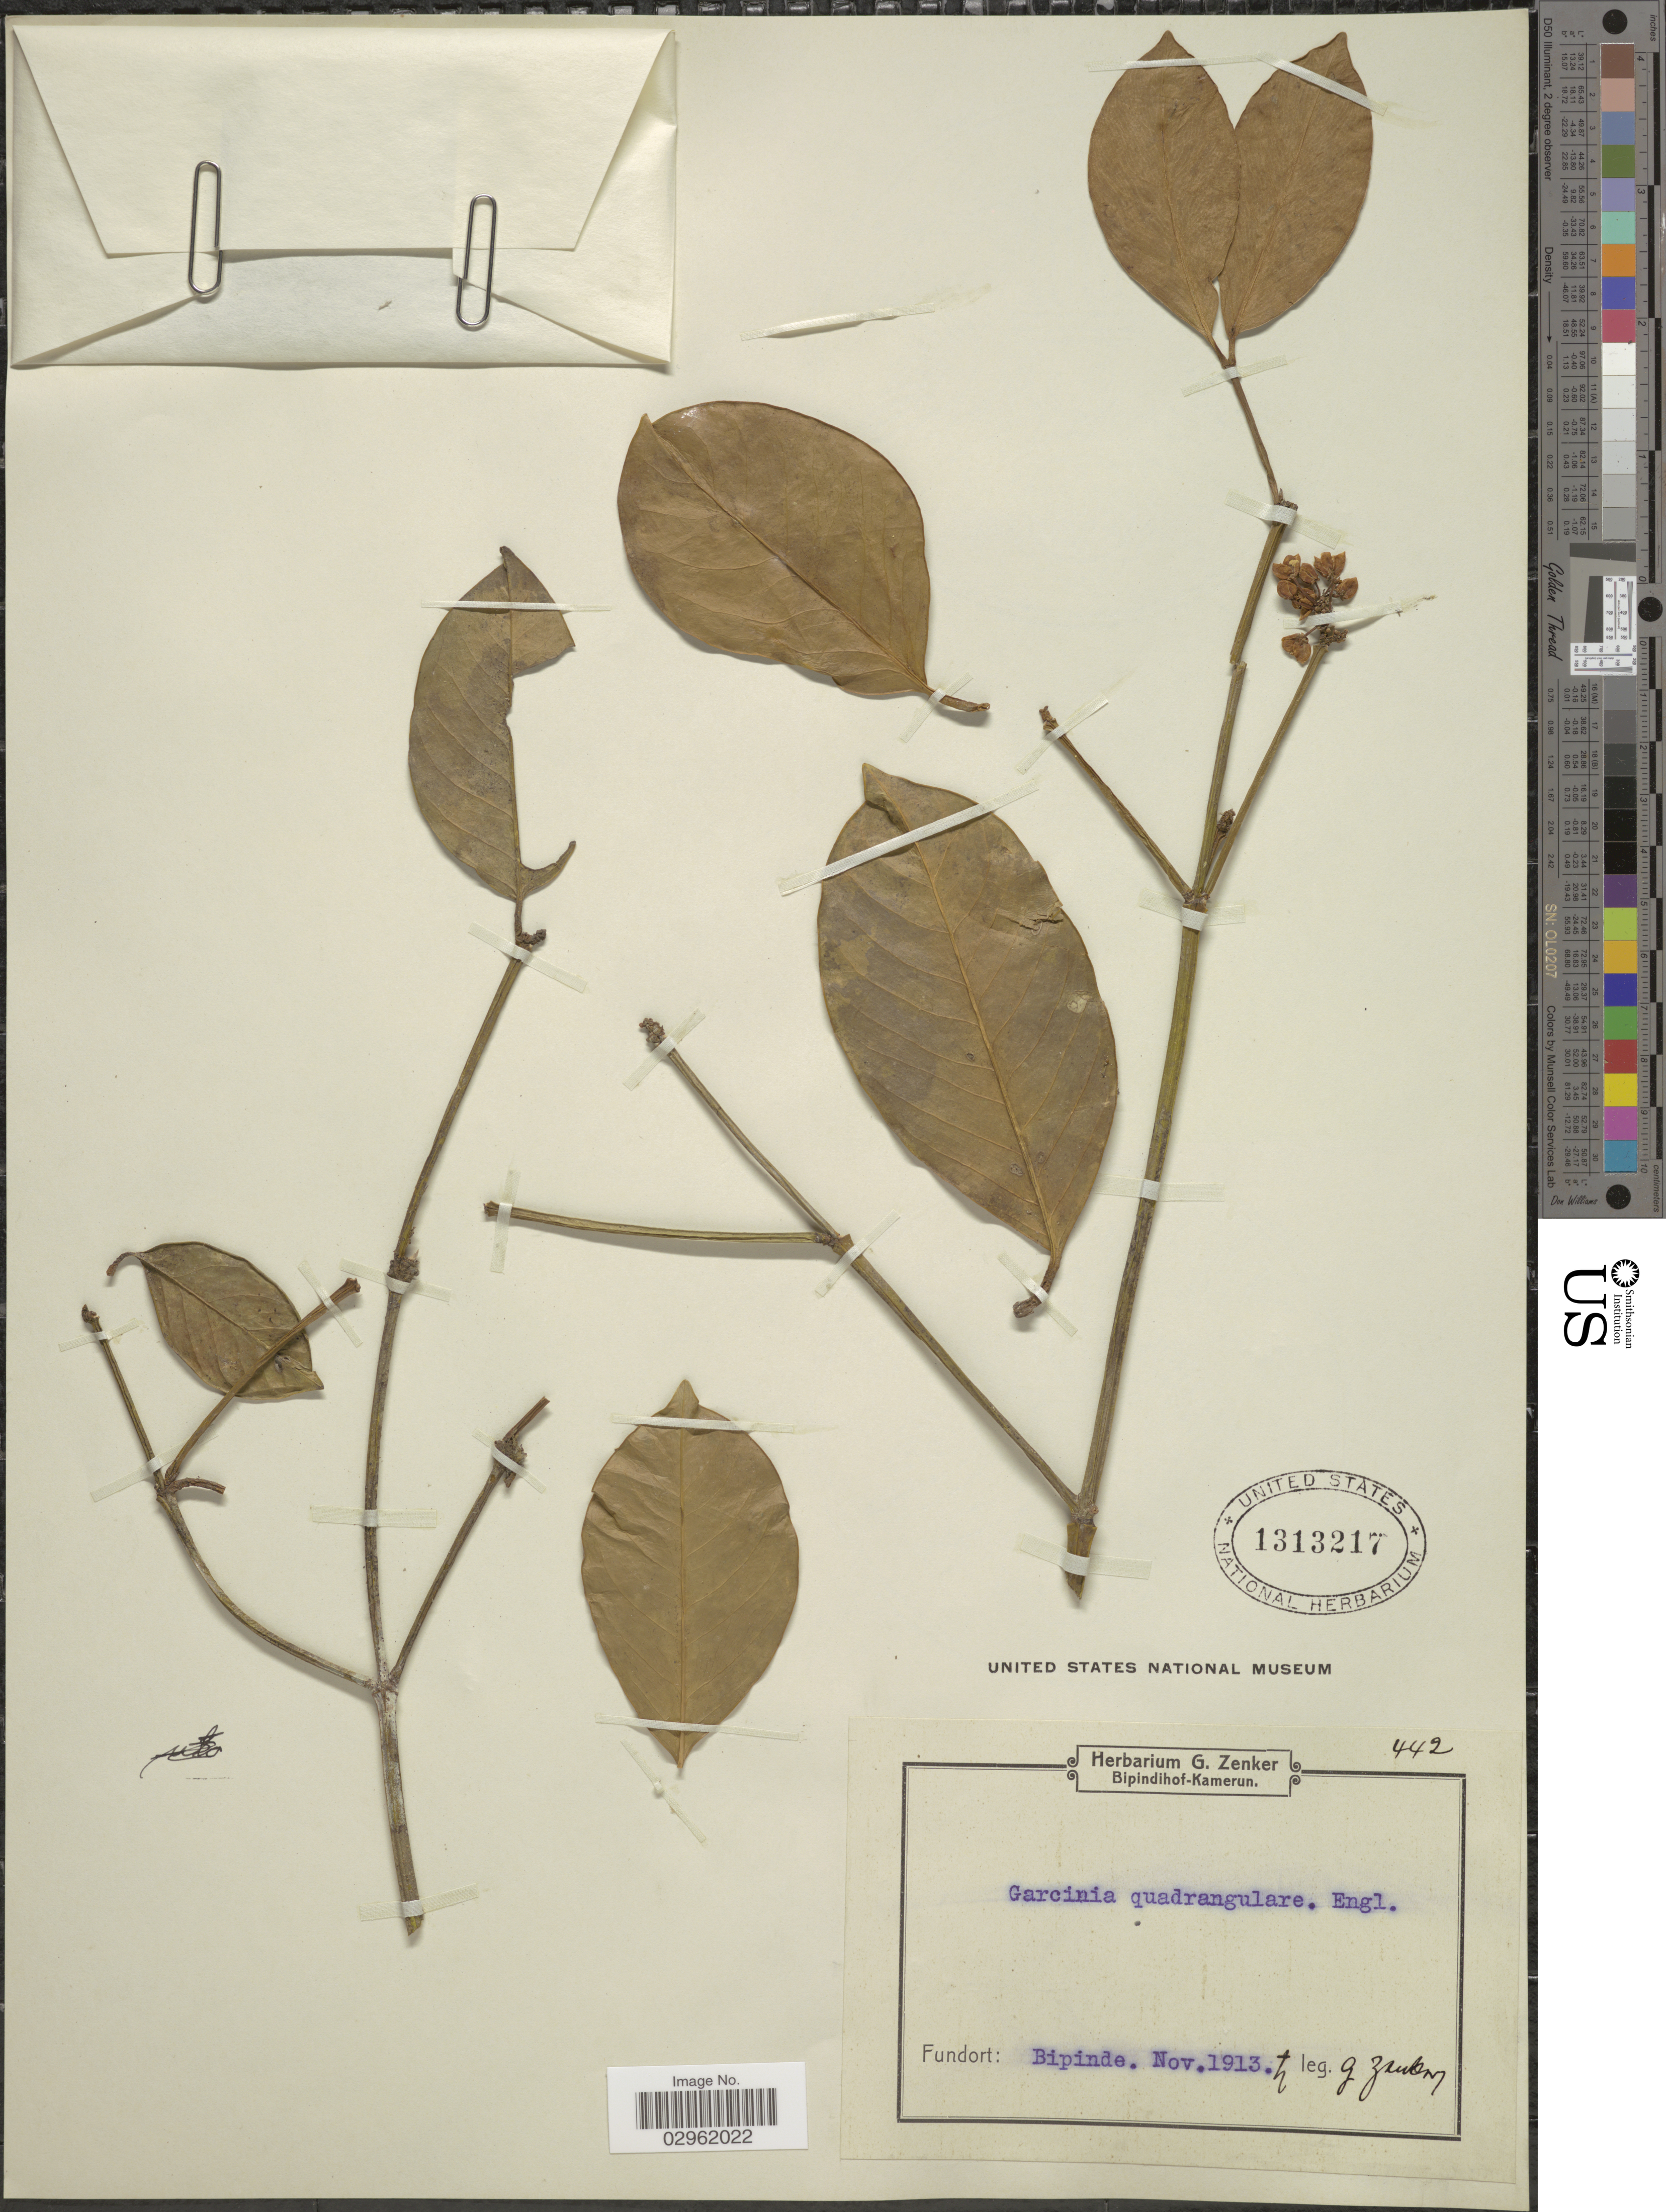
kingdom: Plantae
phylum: Tracheophyta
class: Magnoliopsida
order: Malpighiales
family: Clusiaceae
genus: Garcinia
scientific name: Garcinia quadrangulare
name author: Engl.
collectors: G. A. Zenker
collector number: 442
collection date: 1913-11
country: Cameroon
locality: Bipindihof-Kamerun. Bipinde.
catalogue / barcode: US 1313217